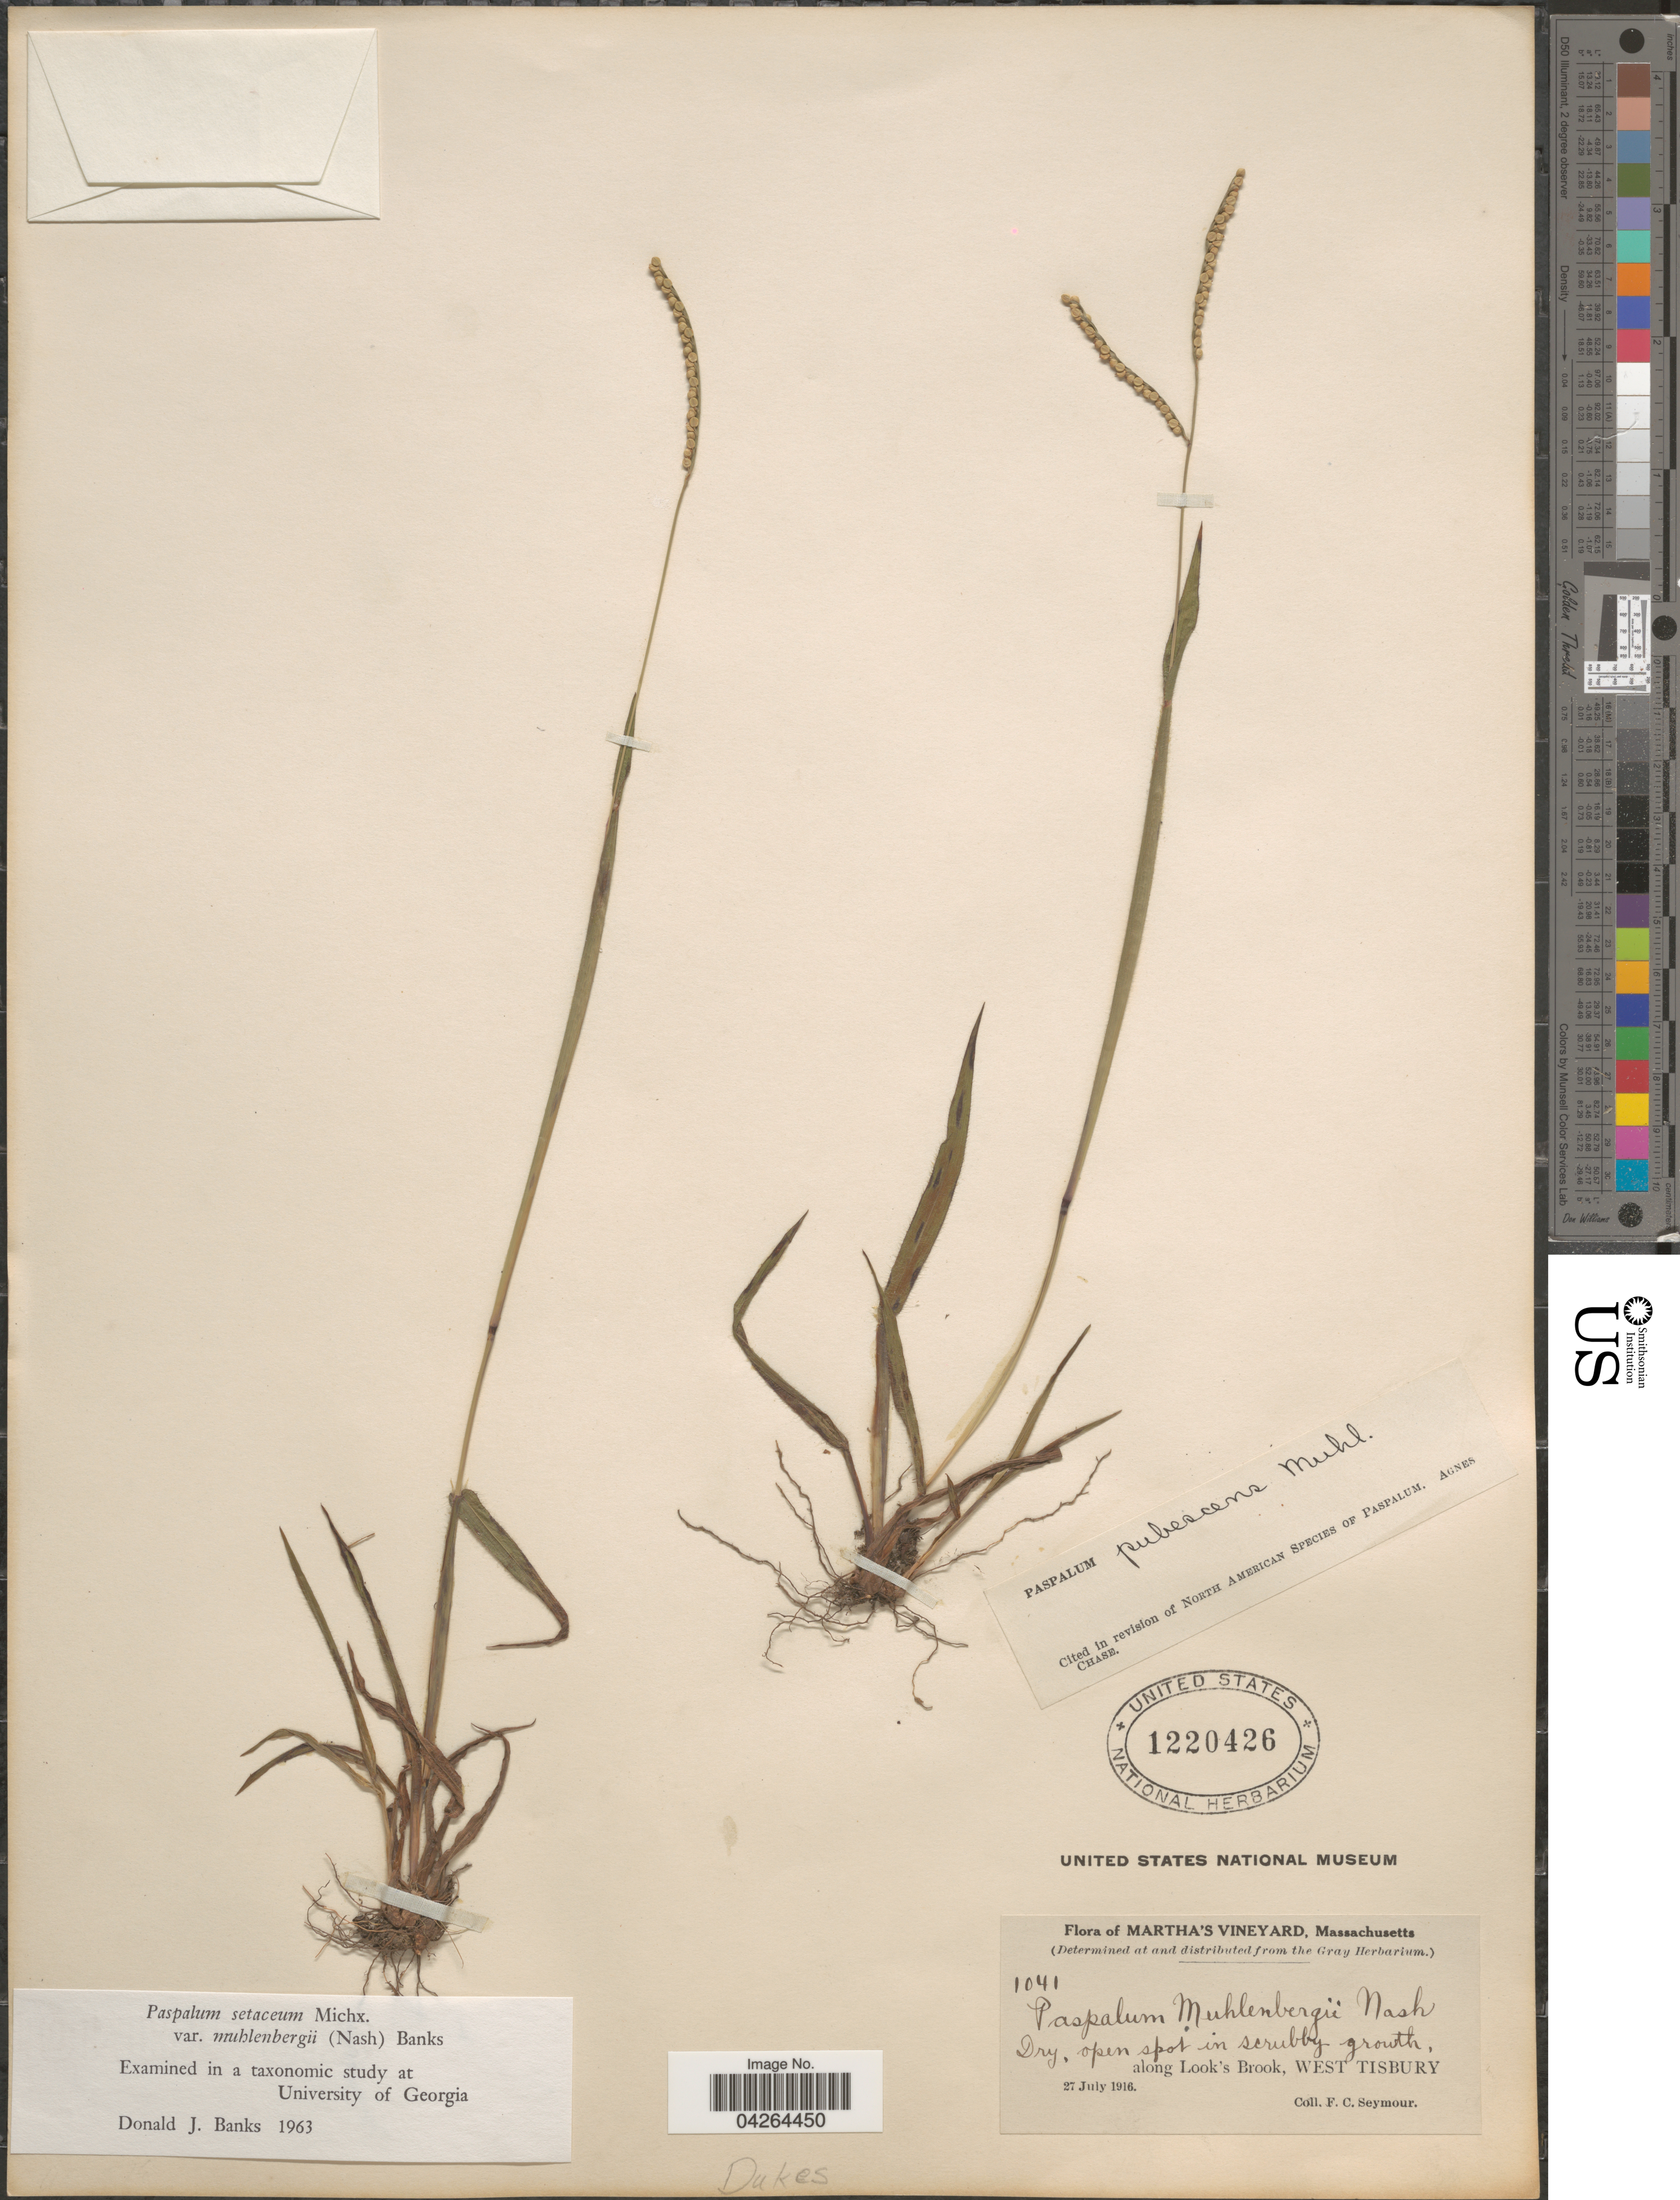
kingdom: Plantae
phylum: Tracheophyta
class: Liliopsida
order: Poales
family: Poaceae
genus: Paspalum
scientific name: Paspalum setaceum var. muhlenbergii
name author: (Nash) D.J. Banks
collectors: F. C. Seymour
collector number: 1041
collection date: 1916-07-27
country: United States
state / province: Massachusetts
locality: Martha's Vineyard. Dry, open spot in scrubby growth, along Look's Brook, West Tisbury. Dukes.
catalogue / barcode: US 1220426